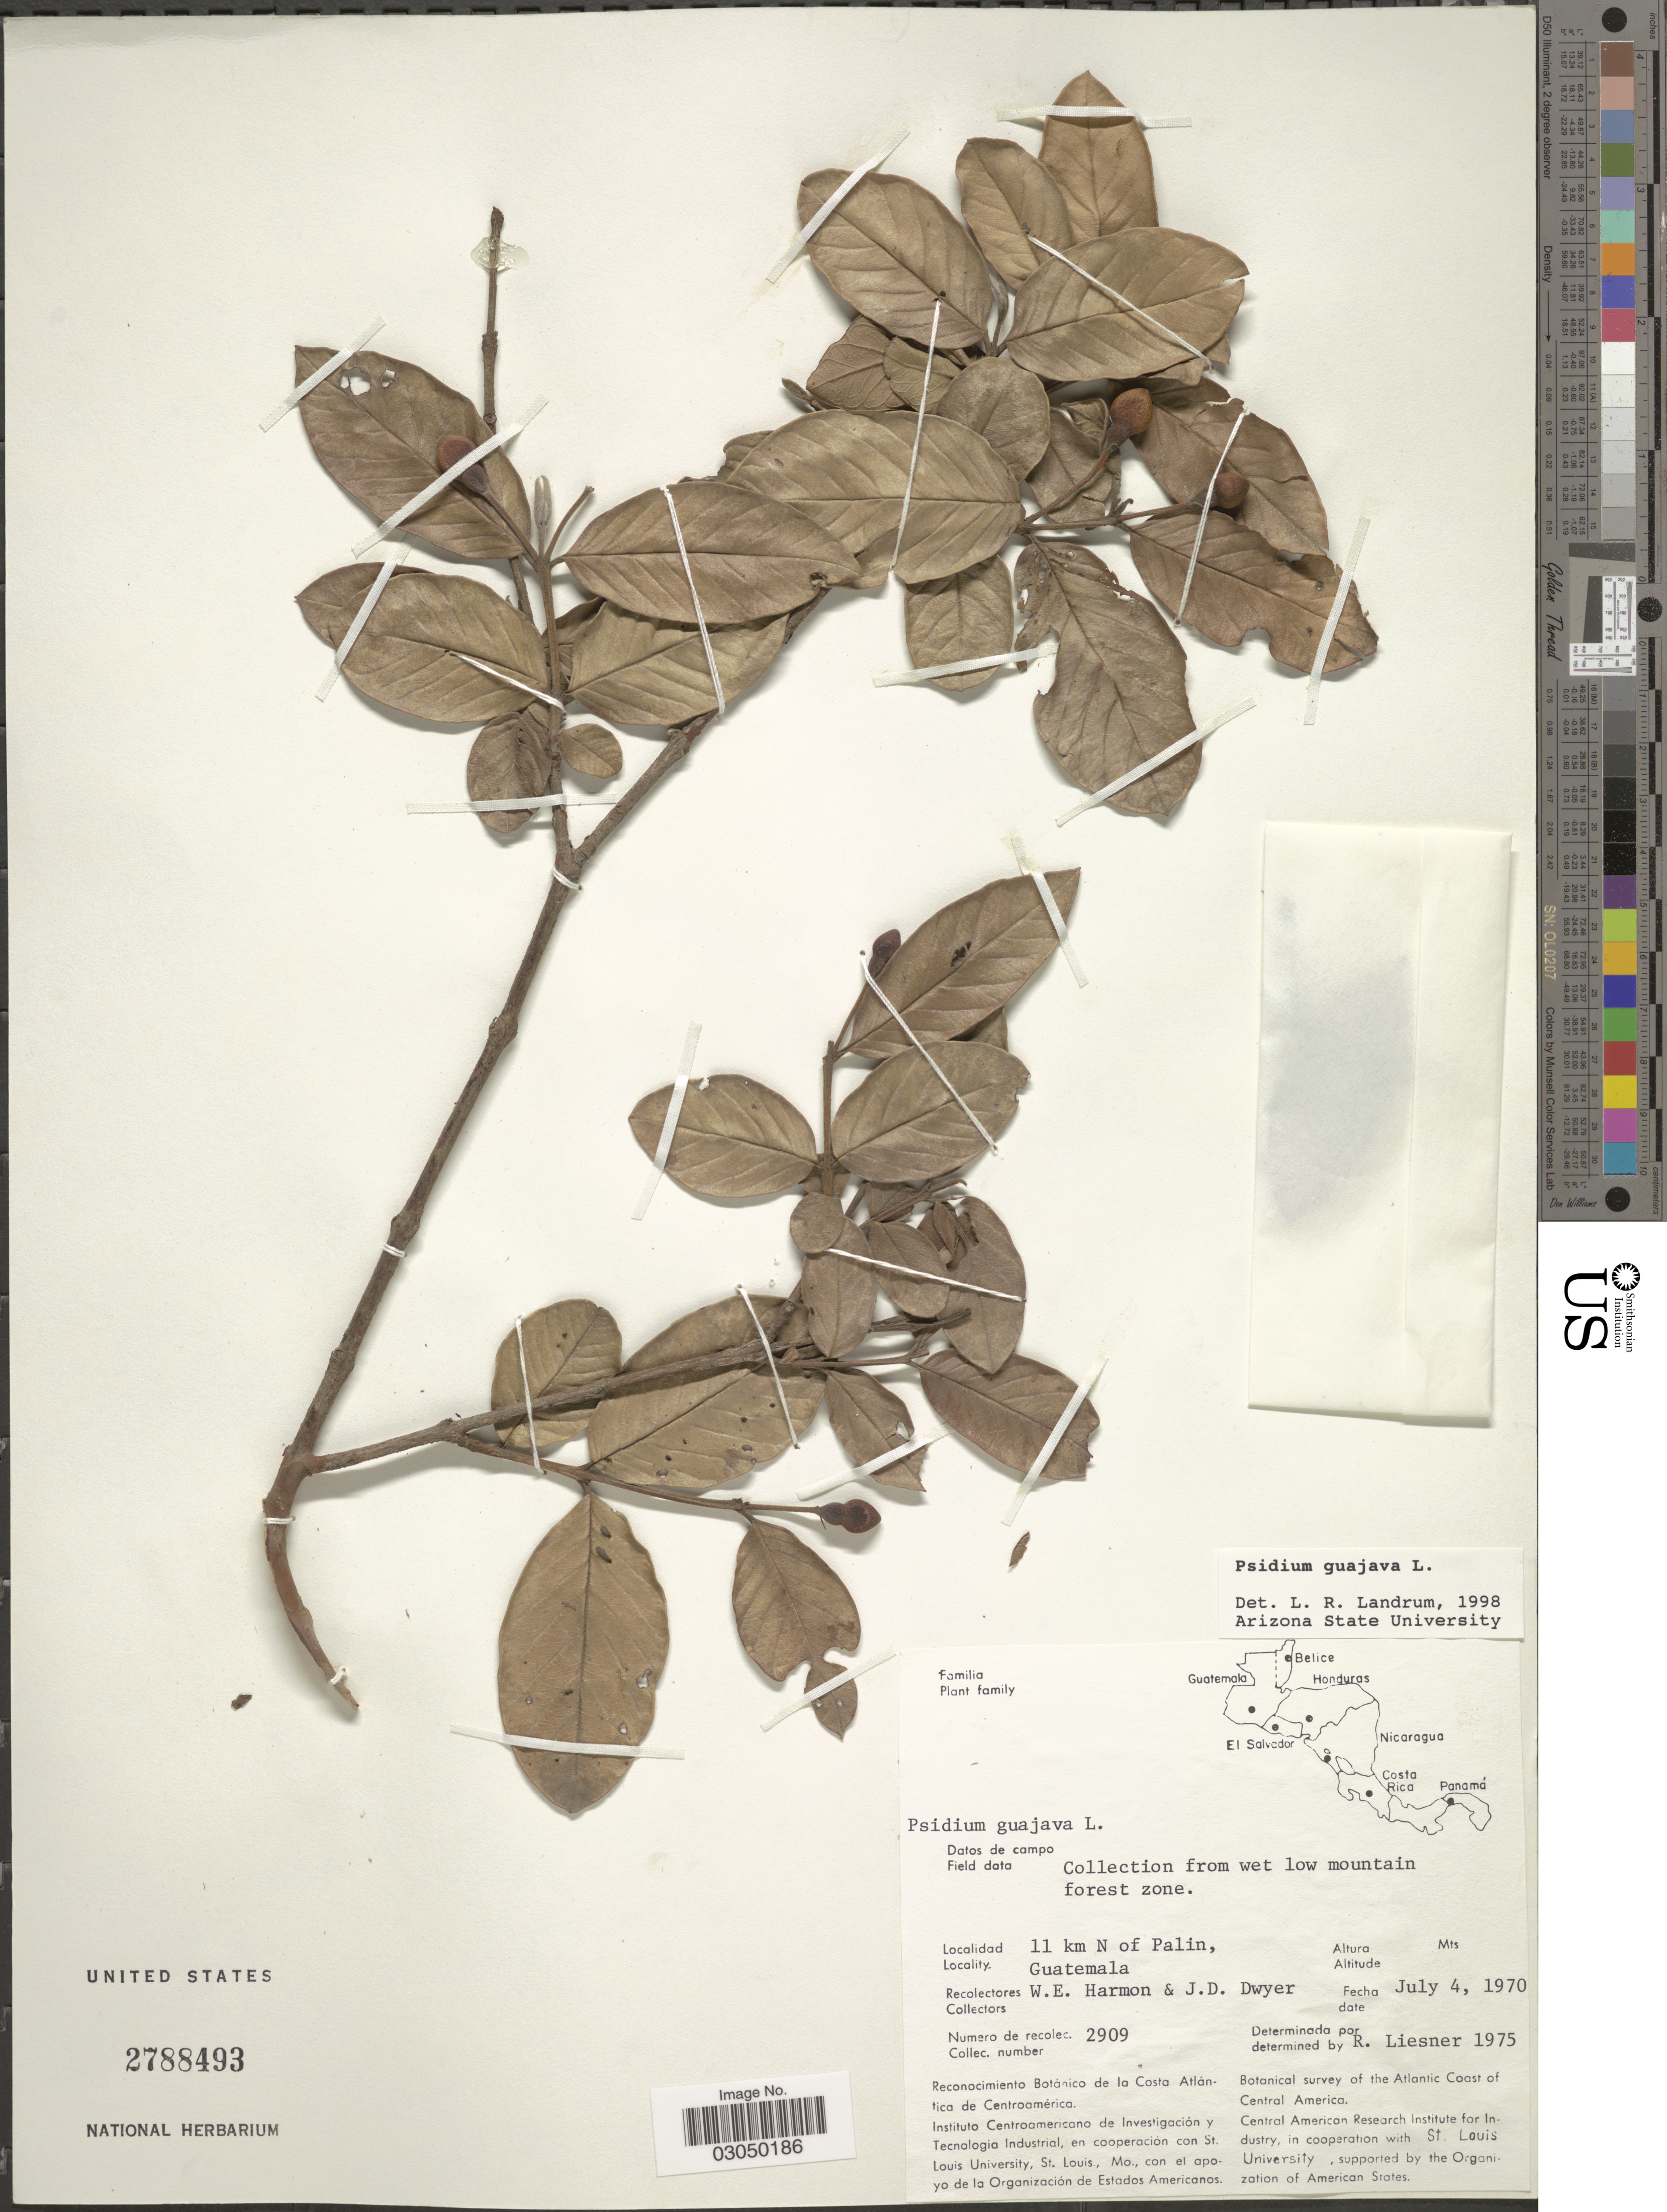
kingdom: Plantae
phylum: Tracheophyta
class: Magnoliopsida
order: Myrtales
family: Myrtaceae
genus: Psidium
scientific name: Psidium guajava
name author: L.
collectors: W. E. Harmon & J. D. Dwyer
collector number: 2909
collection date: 1970-07-04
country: Guatemala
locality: Wet low mountain forest zone. 11 km N of Palin.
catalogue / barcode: US 2788493